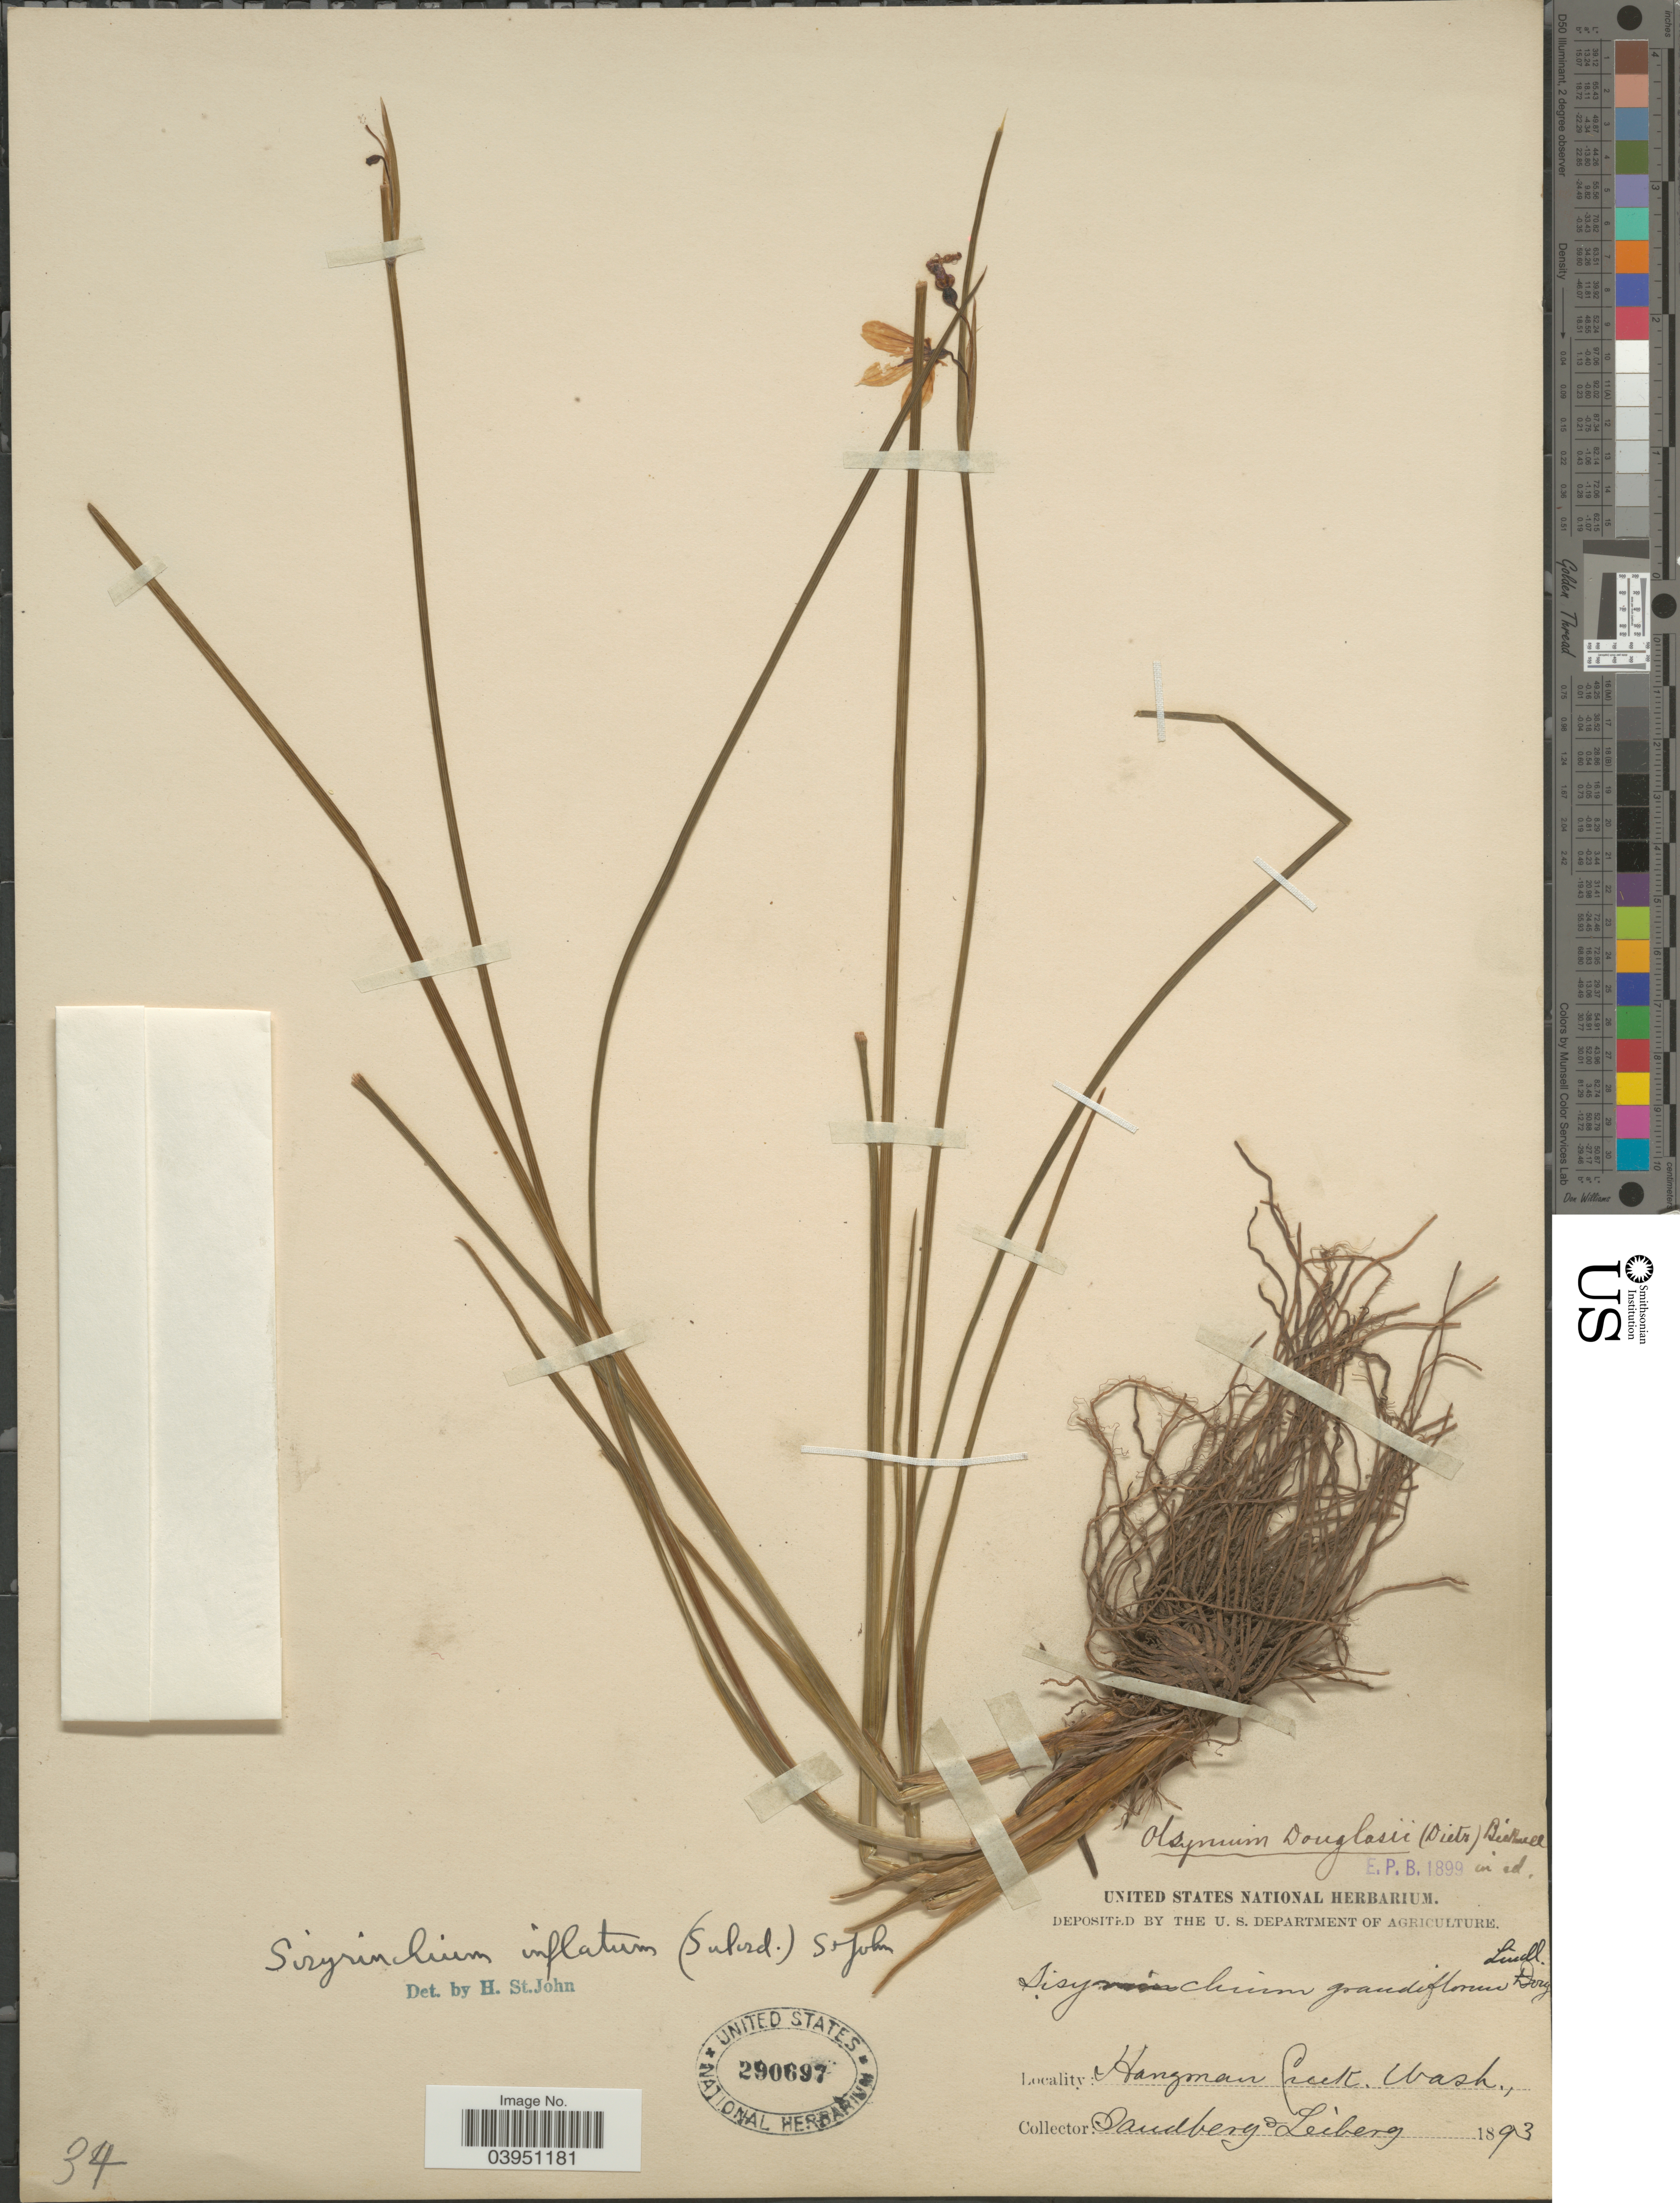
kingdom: Plantae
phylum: Tracheophyta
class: Liliopsida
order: Asparagales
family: Iridaceae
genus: Sisyrinchium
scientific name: Sisyrinchium inflatum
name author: (Suksd.) H. St. John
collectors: Sandberg & -. Leiberg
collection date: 1893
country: United States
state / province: Washington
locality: Hangman Creek.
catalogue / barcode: US 290697